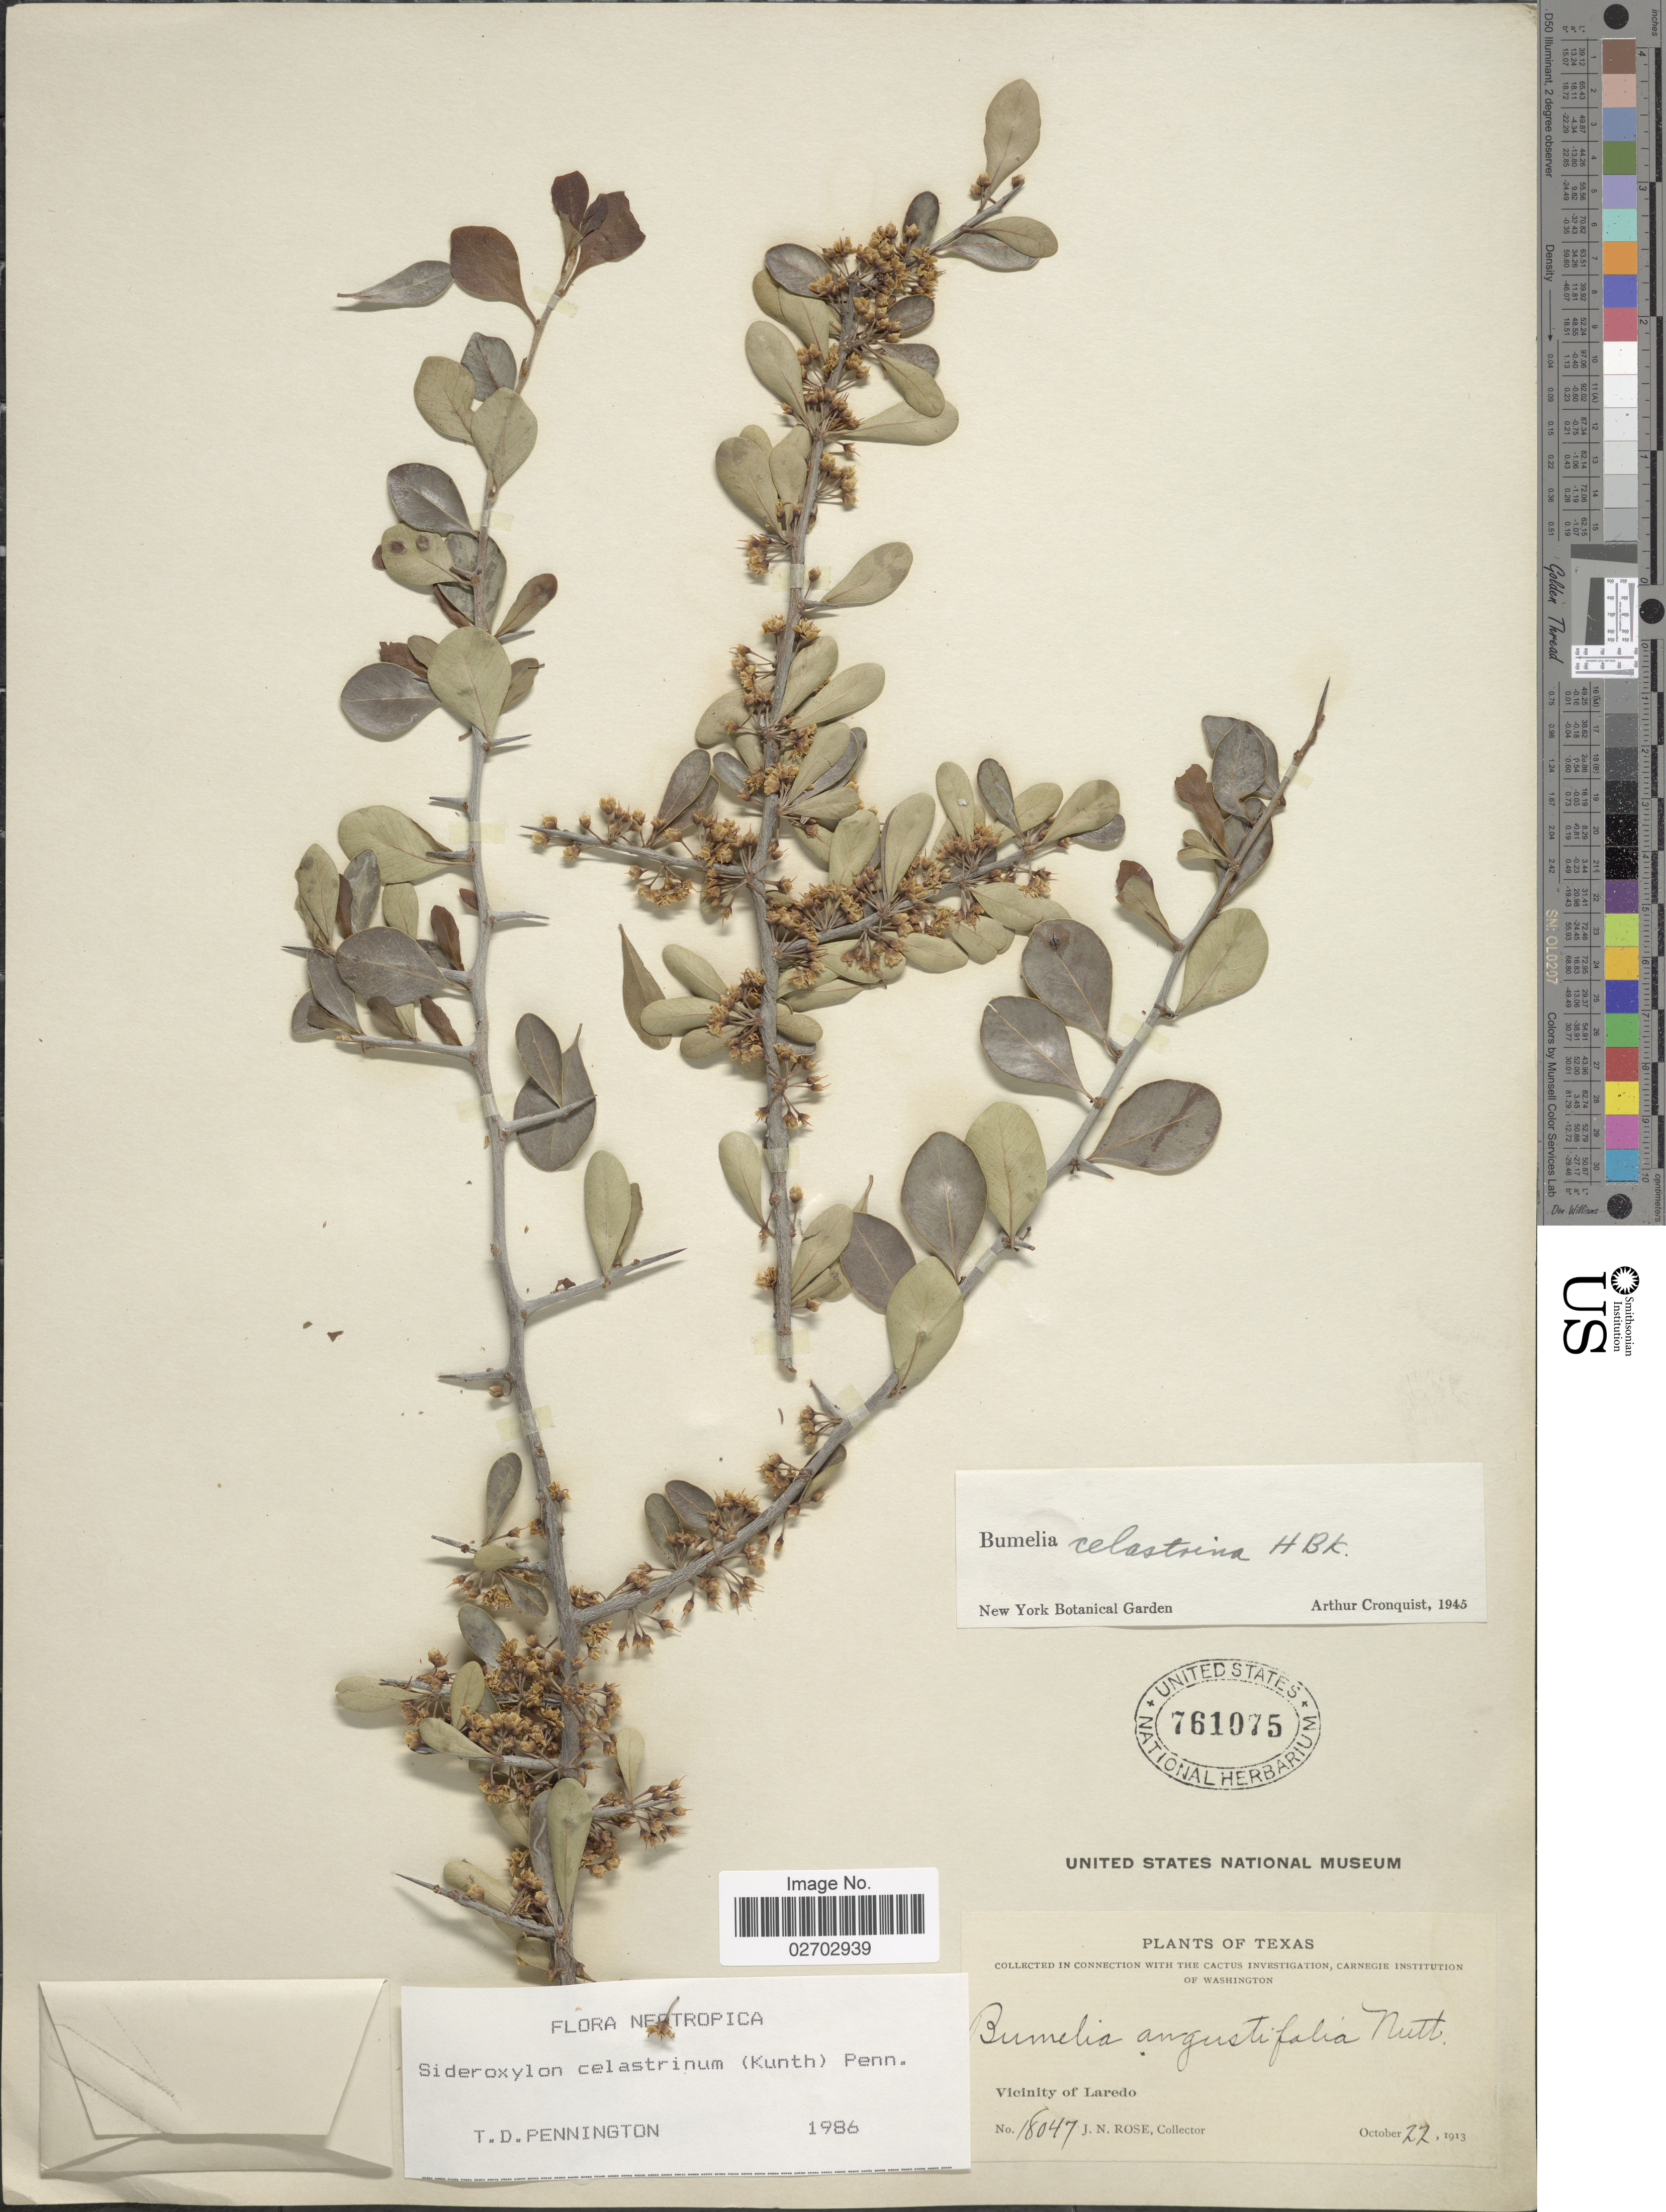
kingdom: Plantae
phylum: Tracheophyta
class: Magnoliopsida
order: Ericales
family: Sapotaceae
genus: Sideroxylon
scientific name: Sideroxylon celastrinum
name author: (Kunth) T.D. Penn.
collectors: J. N. Rose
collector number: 18047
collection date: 1913-10-22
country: United States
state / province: Texas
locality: Vicinity of Laredo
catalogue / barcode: US 761075